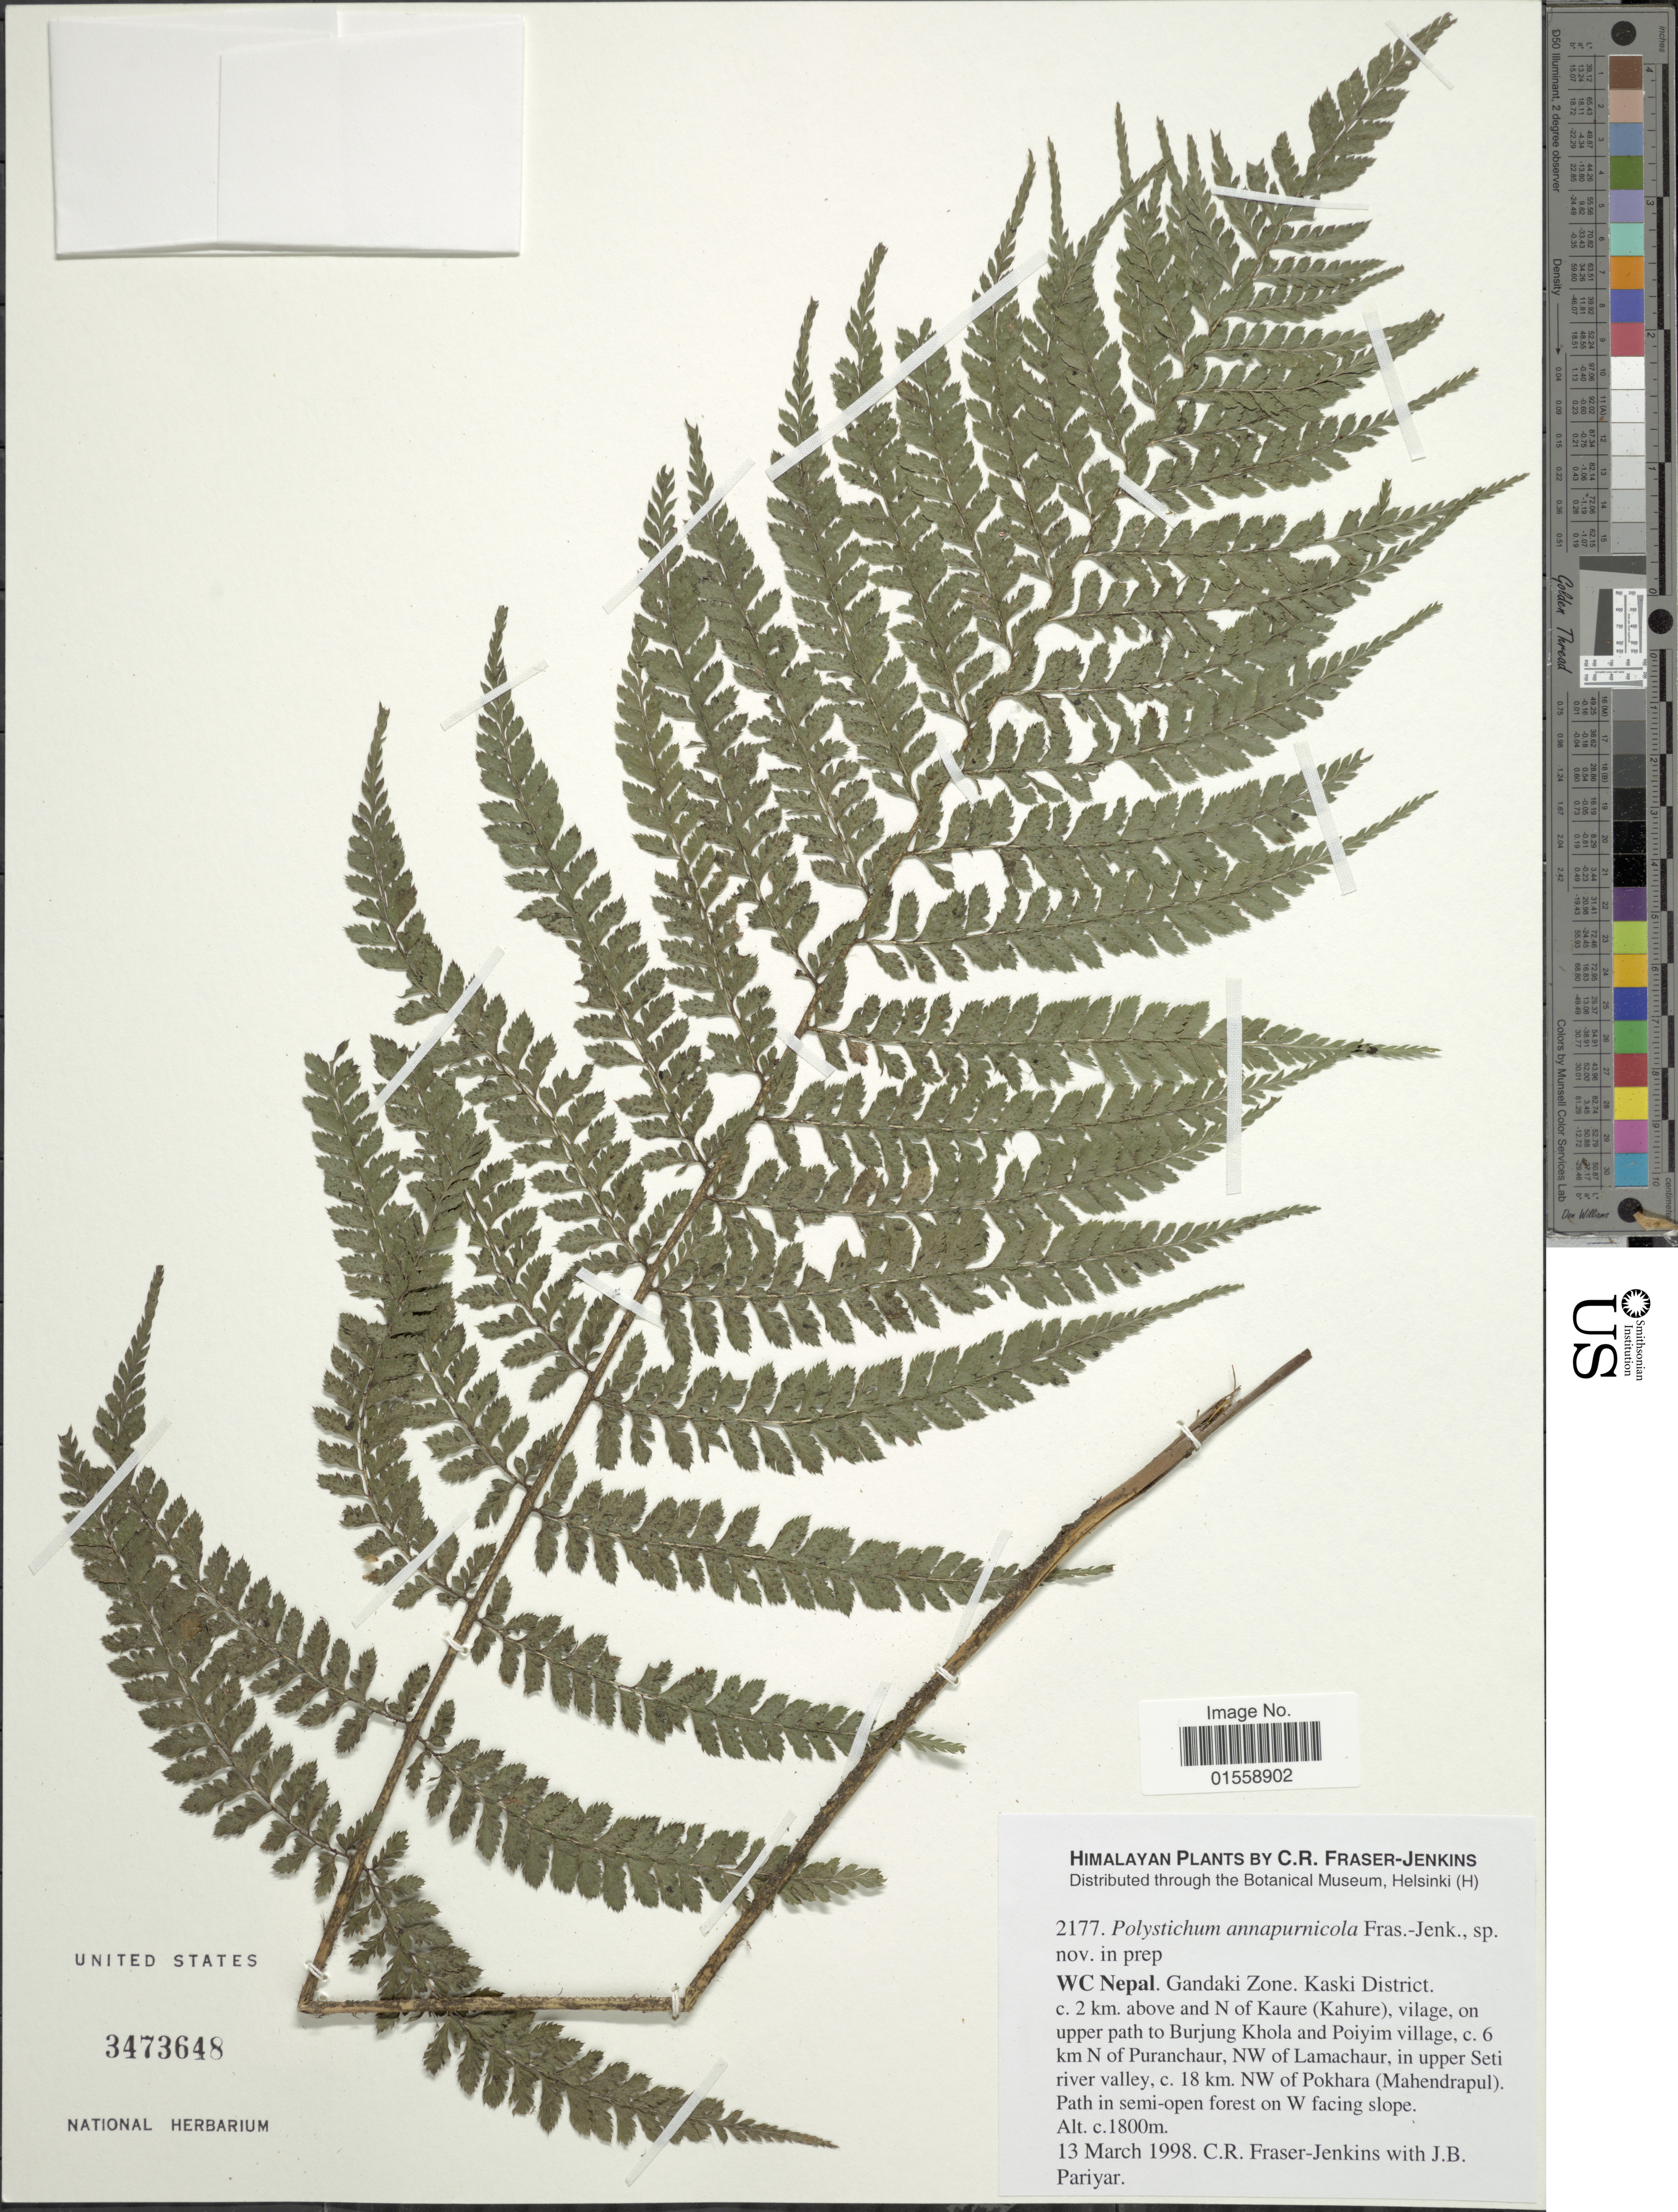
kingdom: Plantae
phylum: Tracheophyta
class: Polypodiopsida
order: Polypodiales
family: Dryopteridaceae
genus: Polystichum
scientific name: Polystichum annapurnicola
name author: Fraser-Jenk. ex Thapa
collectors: C. R. Fraser-Jenkins & J. Pariyar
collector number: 2177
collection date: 1998-03-13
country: Nepal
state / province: Gandaki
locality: WC Nepal, Gandaki Zone, Kaski District, c. 2 km above and N of Kaure (Kahure), vilage, on upper path to Burjung Khola and Poiyim village, c. 6 km N of Puranchaur, NW of Lamachaur, in upper Seti river valley, c. 18 km. NW of Pokhara (Mahendrapul)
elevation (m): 1800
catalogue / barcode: US 3473648